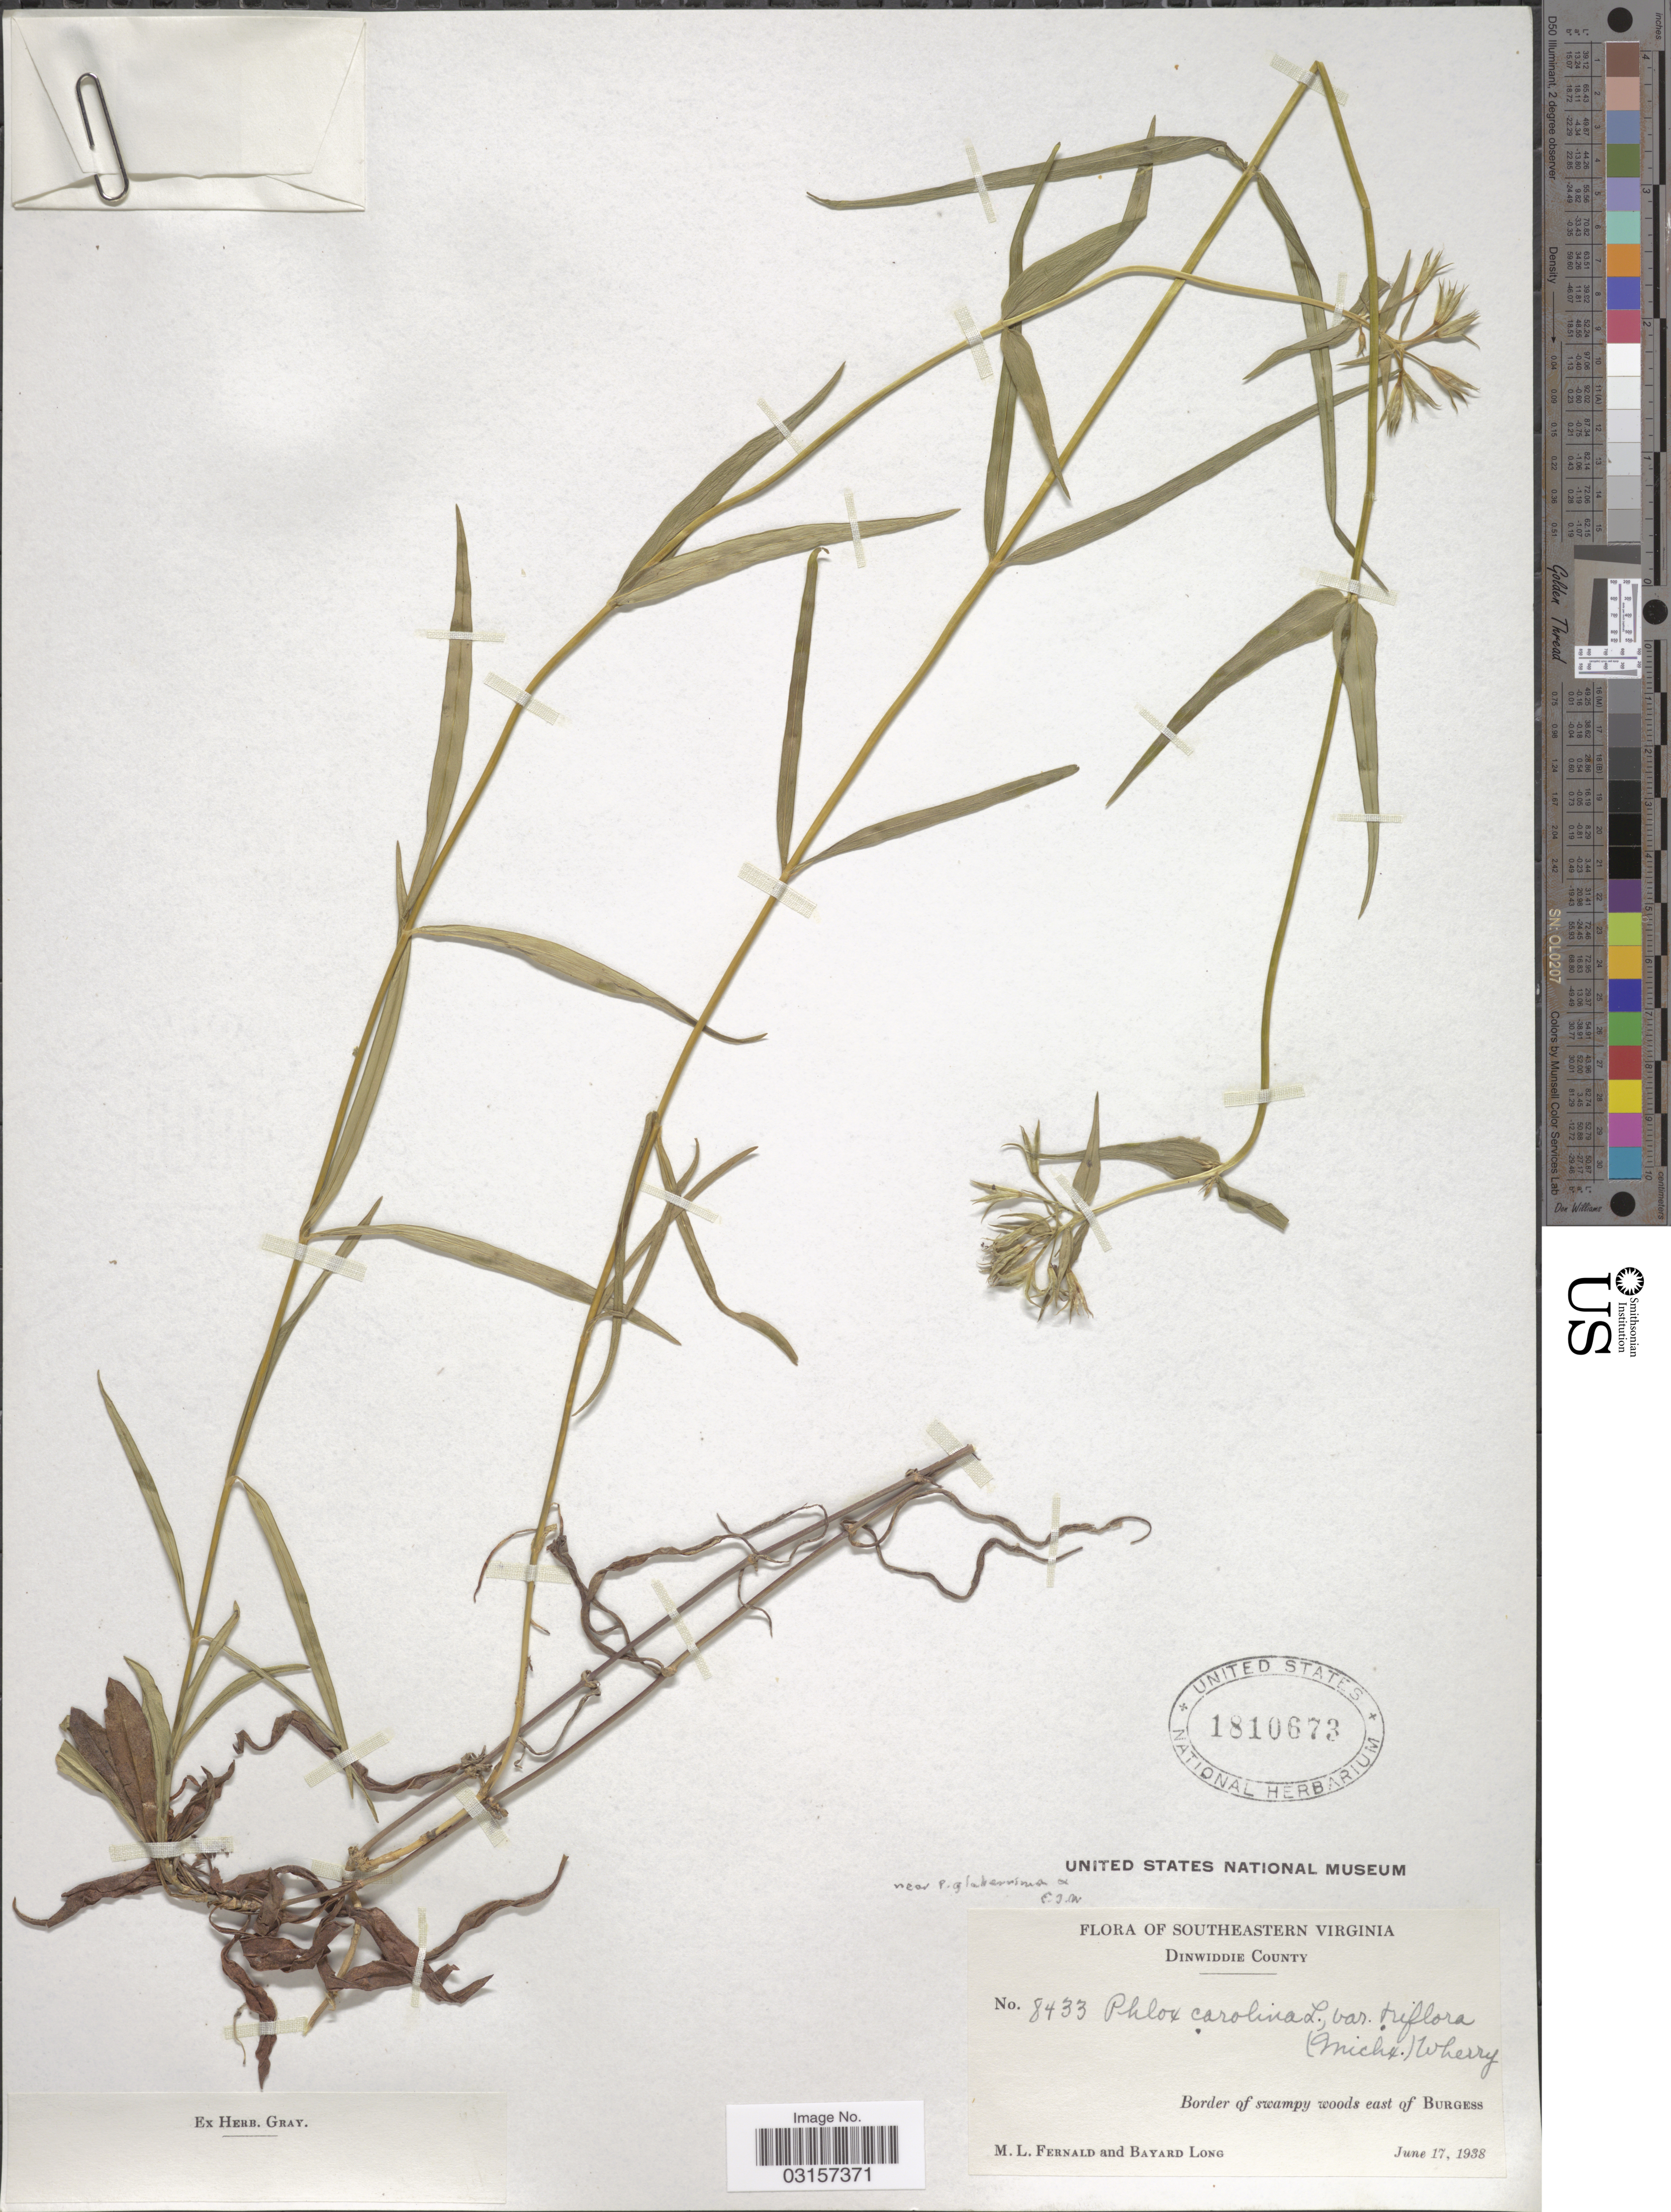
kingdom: Plantae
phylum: Tracheophyta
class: Magnoliopsida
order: Ericales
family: Polemoniaceae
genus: Phlox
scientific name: Phlox glaberrima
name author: L.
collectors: M. L. Fernald & B. Long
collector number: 8433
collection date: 1938-06-17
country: United States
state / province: Virginia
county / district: Dinwiddie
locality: Southeastern Virginia, Dinwiddie County, Border of swampy woods east of Burges.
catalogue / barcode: US 1810673